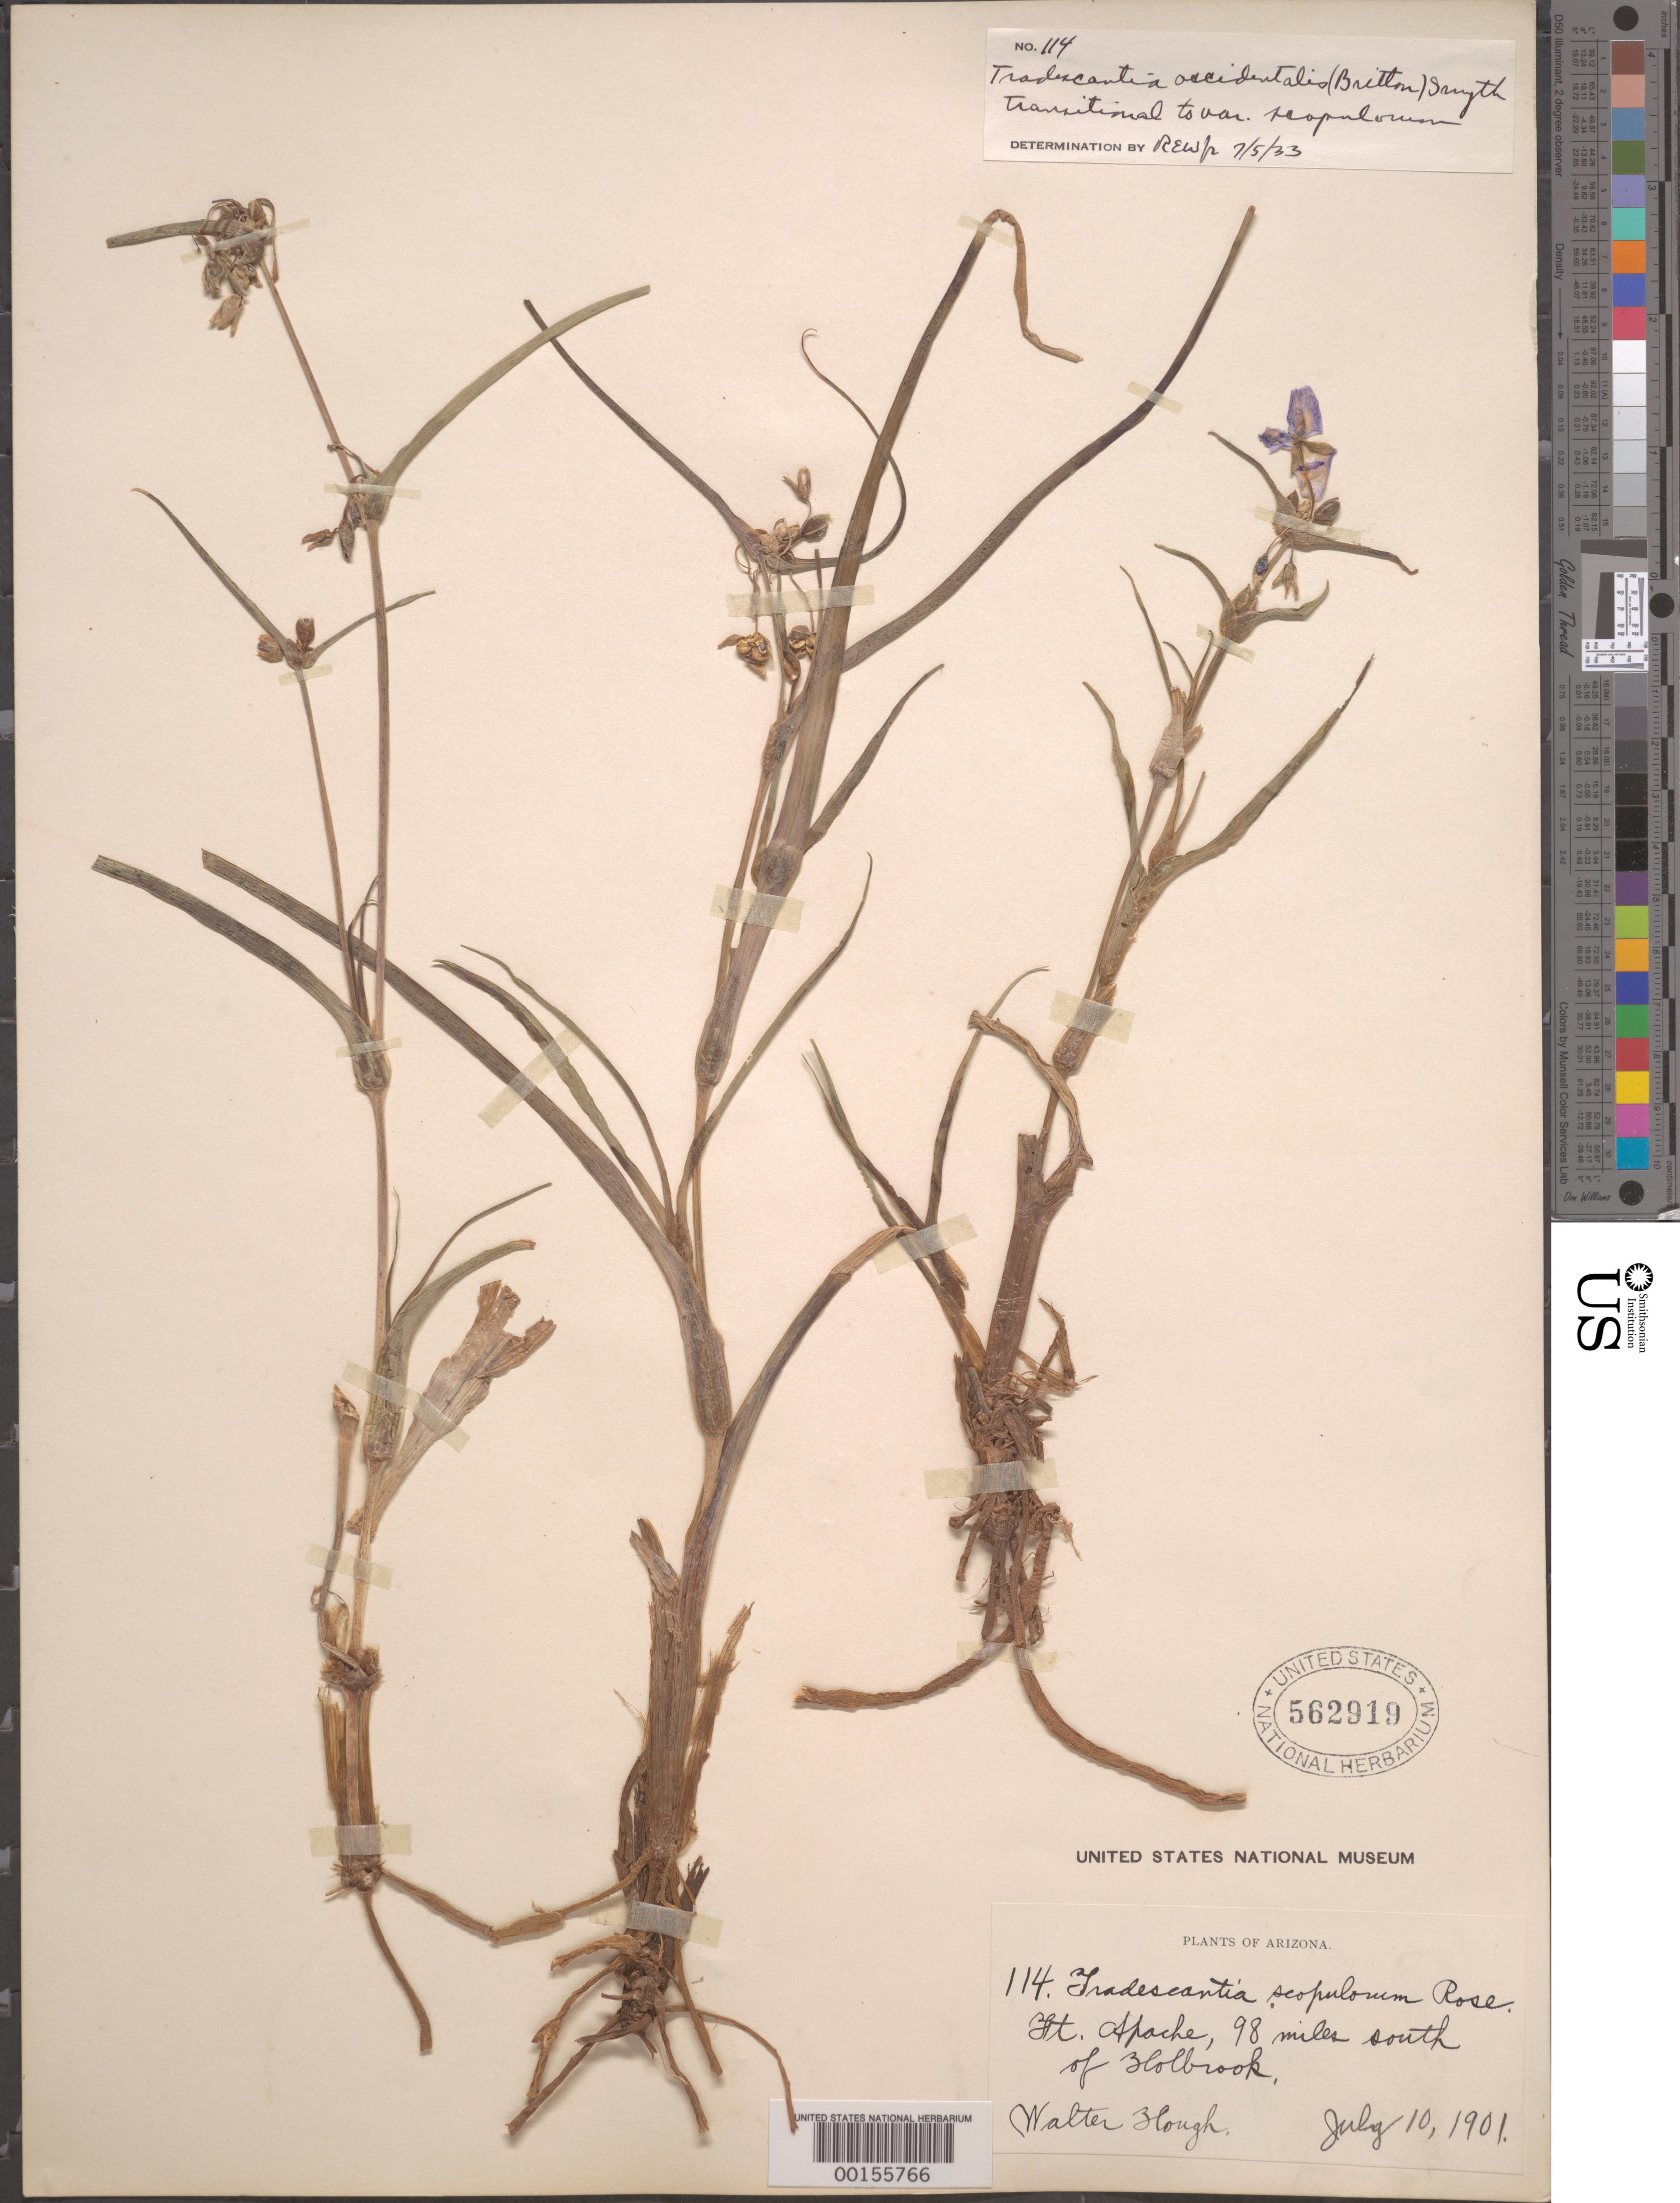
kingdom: Plantae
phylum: Tracheophyta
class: Liliopsida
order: Commelinales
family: Commelinaceae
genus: Tradescantia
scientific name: Tradescantia occidentalis var. scopulorum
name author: (Rose) E.S. Anderson & Woodson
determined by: Woodward, R. E.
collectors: W. Hough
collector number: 114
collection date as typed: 10 Jul 1901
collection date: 1901-07-10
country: United States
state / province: Arizona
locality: Ft. apache, s of zlolbrook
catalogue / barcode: US 562919